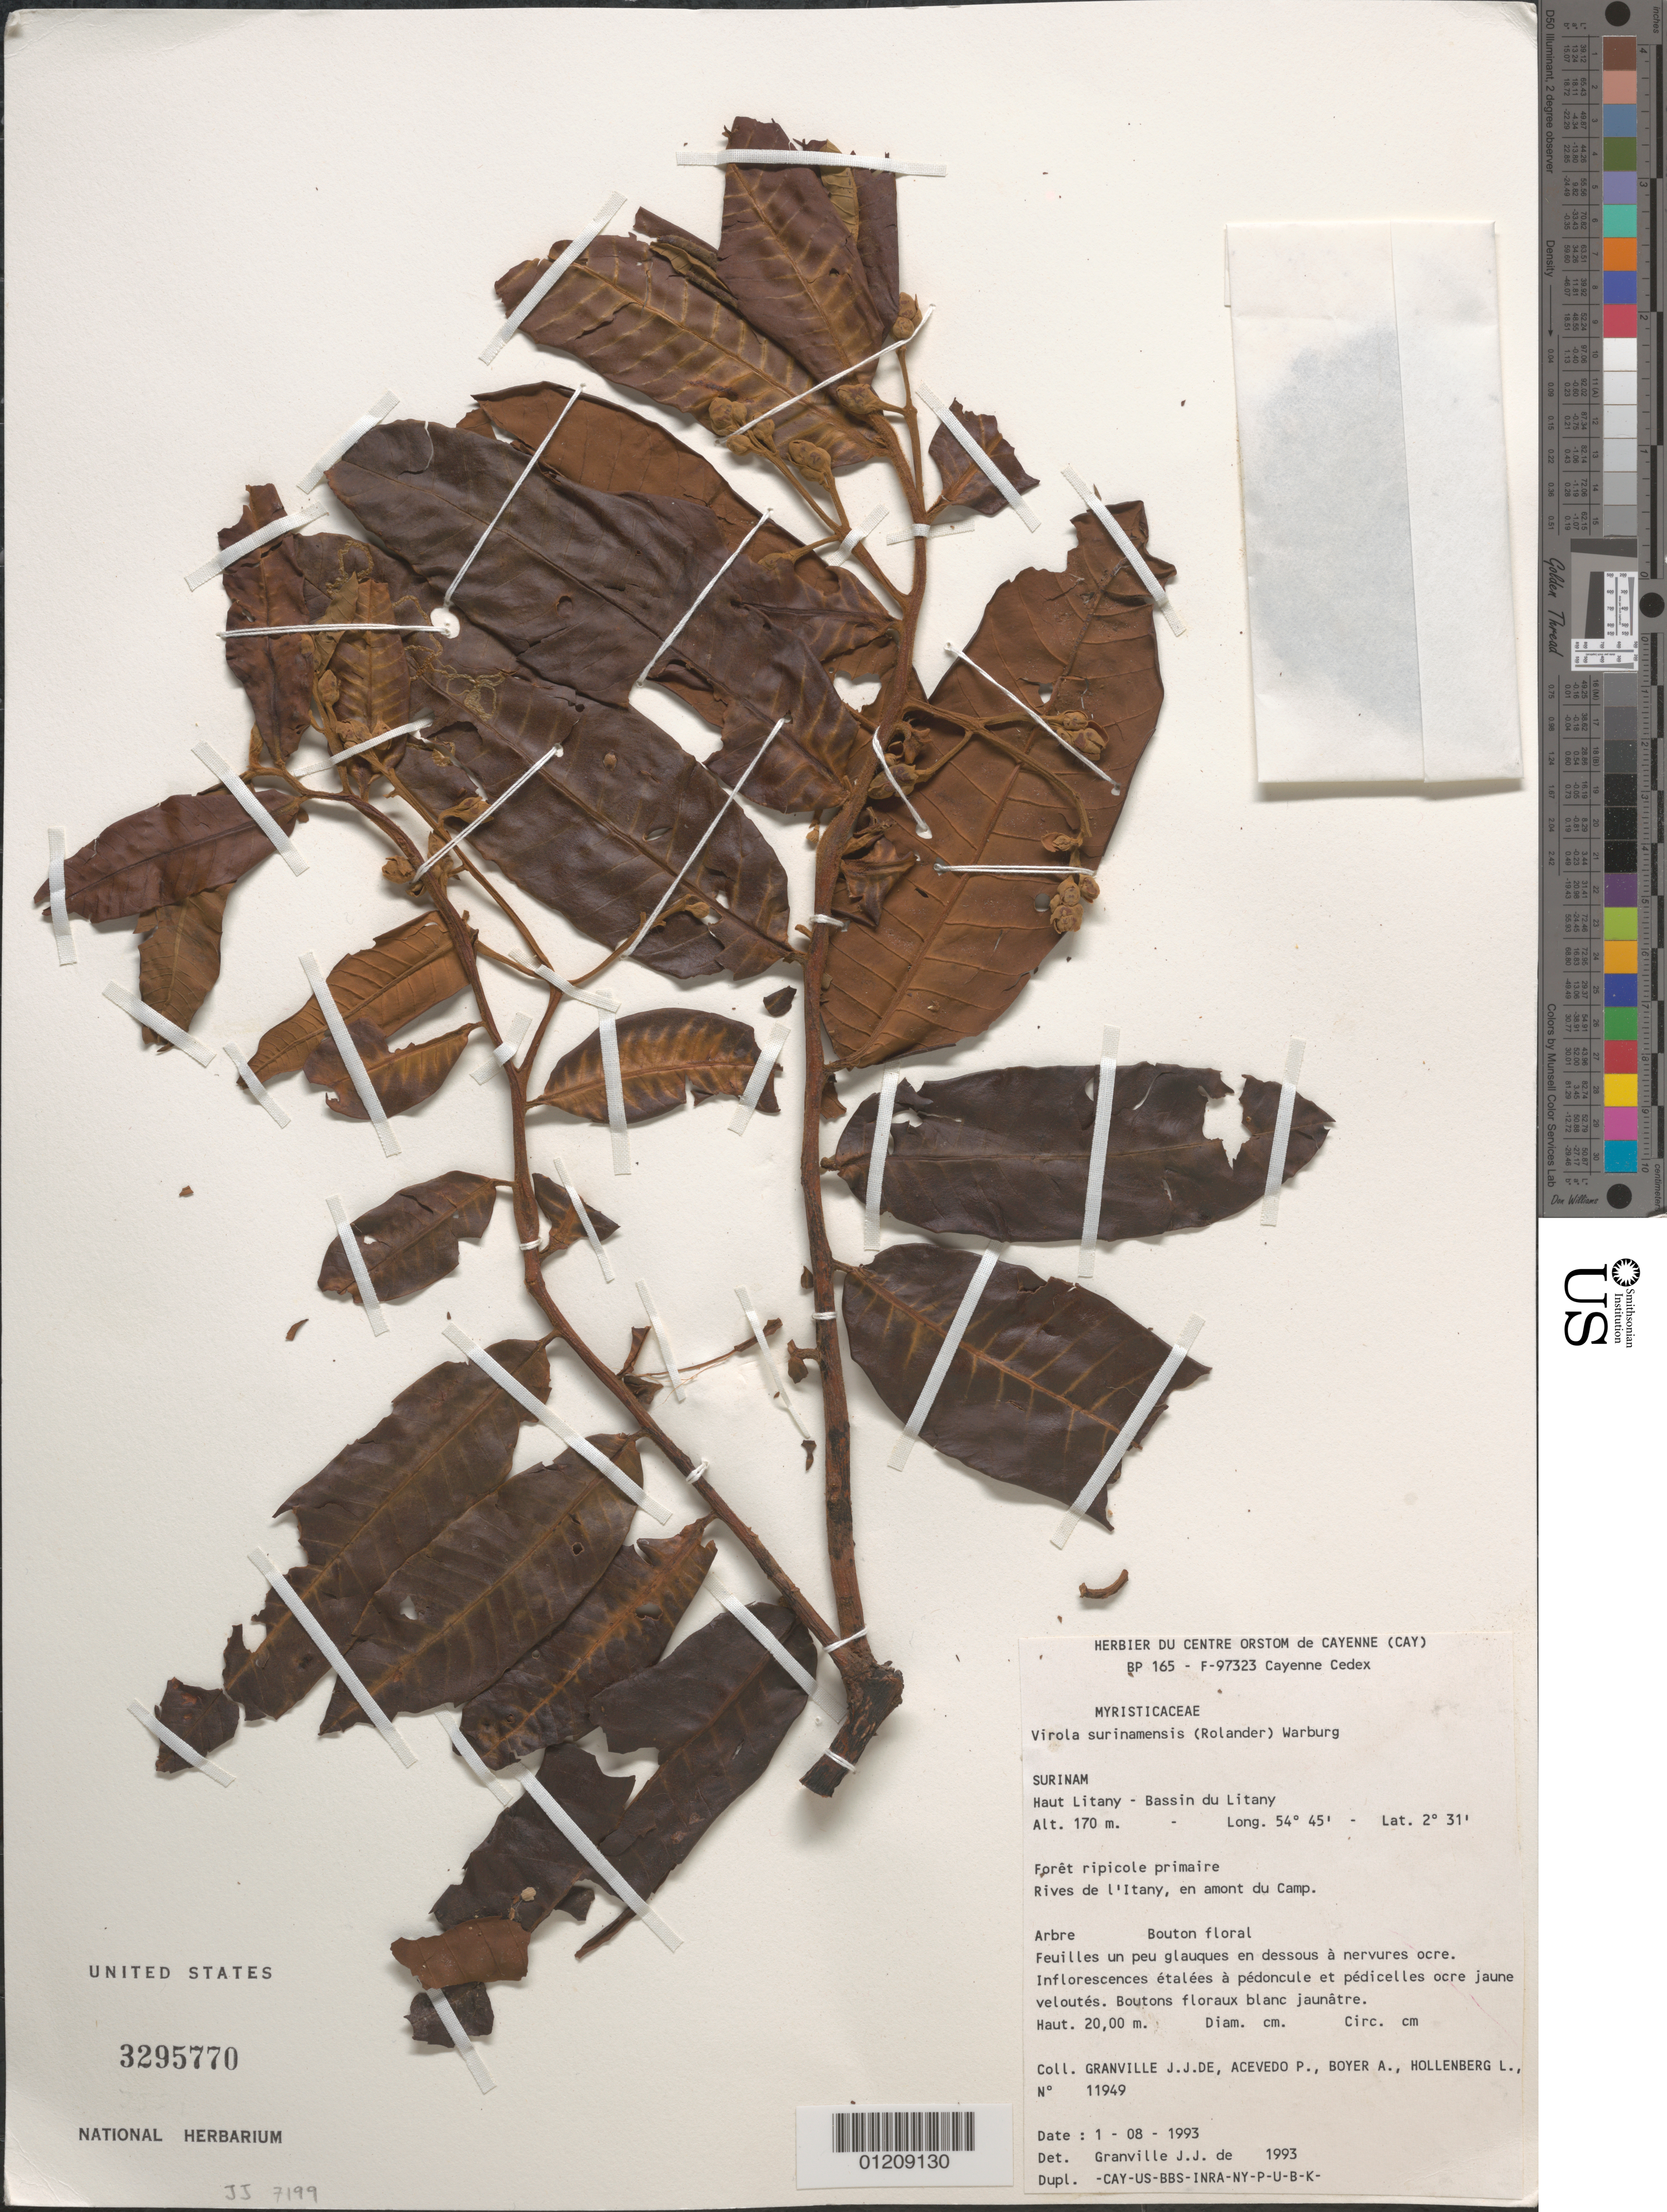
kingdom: Plantae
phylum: Tracheophyta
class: Magnoliopsida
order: Magnoliales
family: Myristicaceae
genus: Virola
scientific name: Virola surinamensis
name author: (Rol.) Warb.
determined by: Granville, J. J. de, (CAY), Institut de Recherche pour le Developpement (IRD) (FRENCH GUIANA)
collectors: J.-J. de Granville, P. Acevedo-Rodr. & A. Boyer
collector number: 11949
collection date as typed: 1-08-1993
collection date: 1993-08-01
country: Suriname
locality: Haut Litany - Bassin du Litany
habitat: Foret ripicole pirmaire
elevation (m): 170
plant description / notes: CAY,US,BBS,INRA,NY,P,U,B,K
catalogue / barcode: US 3295770